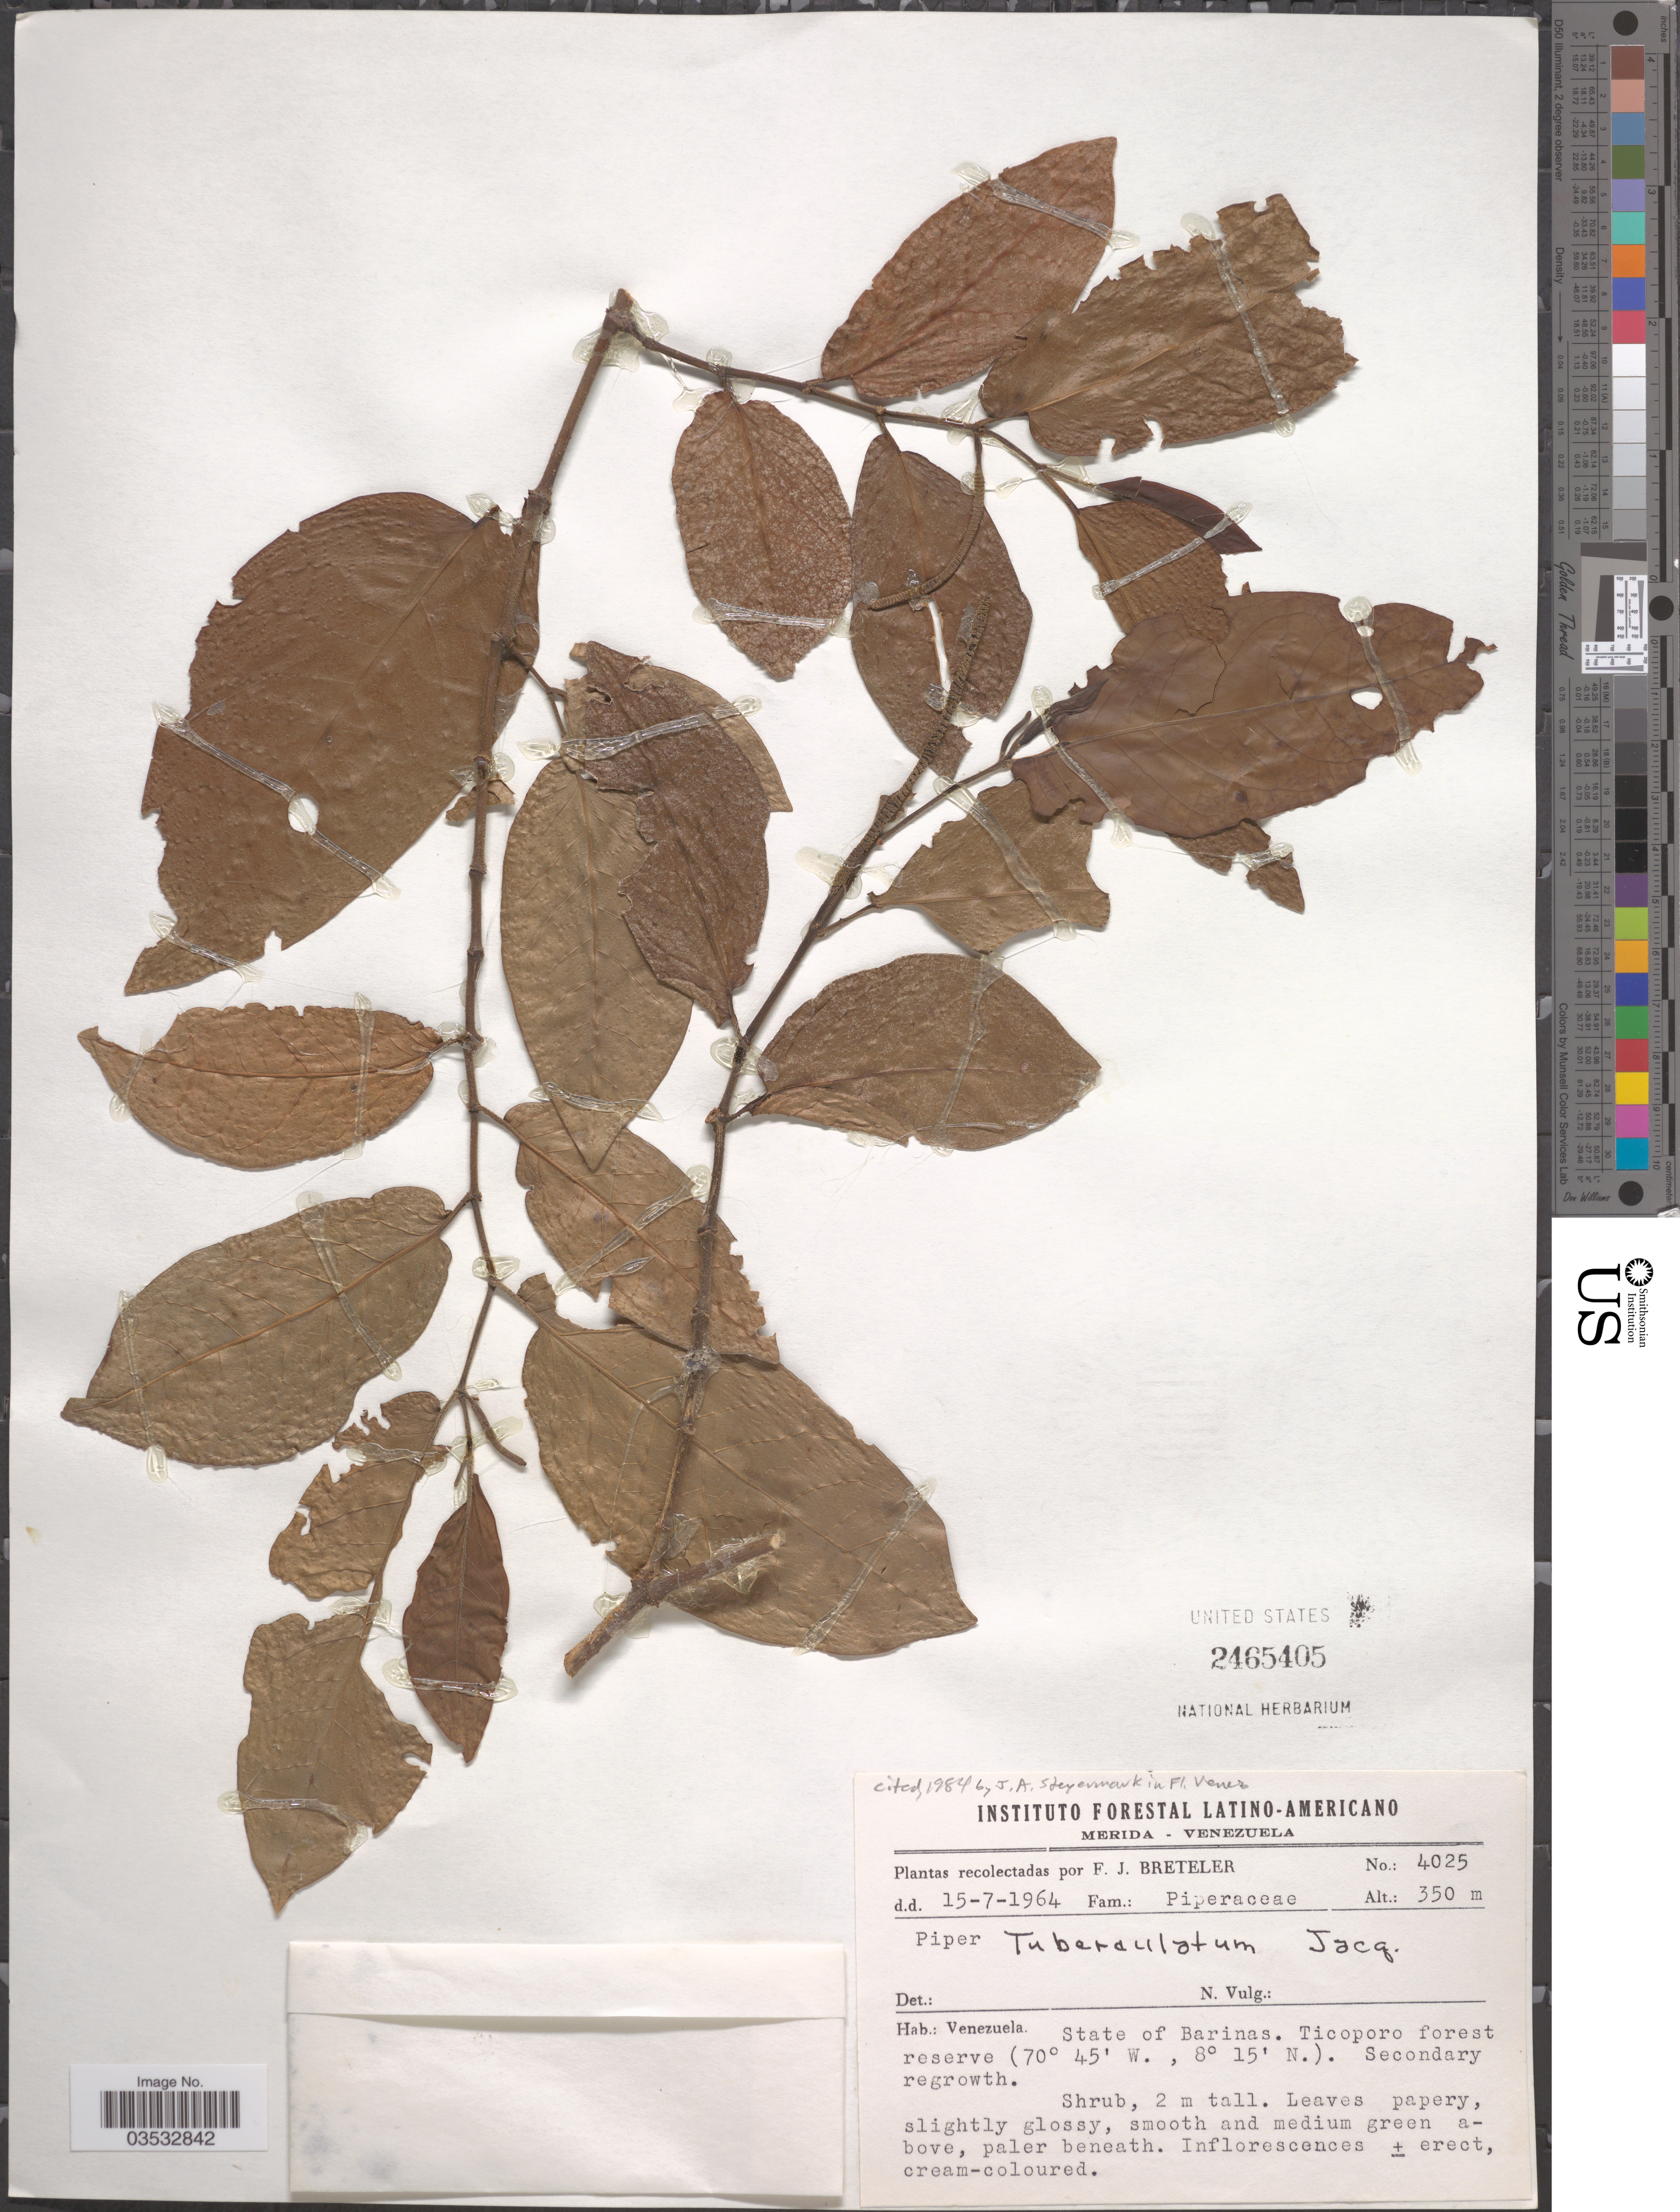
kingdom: Plantae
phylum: Tracheophyta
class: Magnoliopsida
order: Piperales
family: Piperaceae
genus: Piper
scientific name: Piper tuberculatum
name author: Jacq.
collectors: F. J. Breteler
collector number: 4025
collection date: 1964-07-15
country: Venezuela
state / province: Barinas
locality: Ticoporo forest reserve.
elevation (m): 350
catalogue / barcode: US 2465405